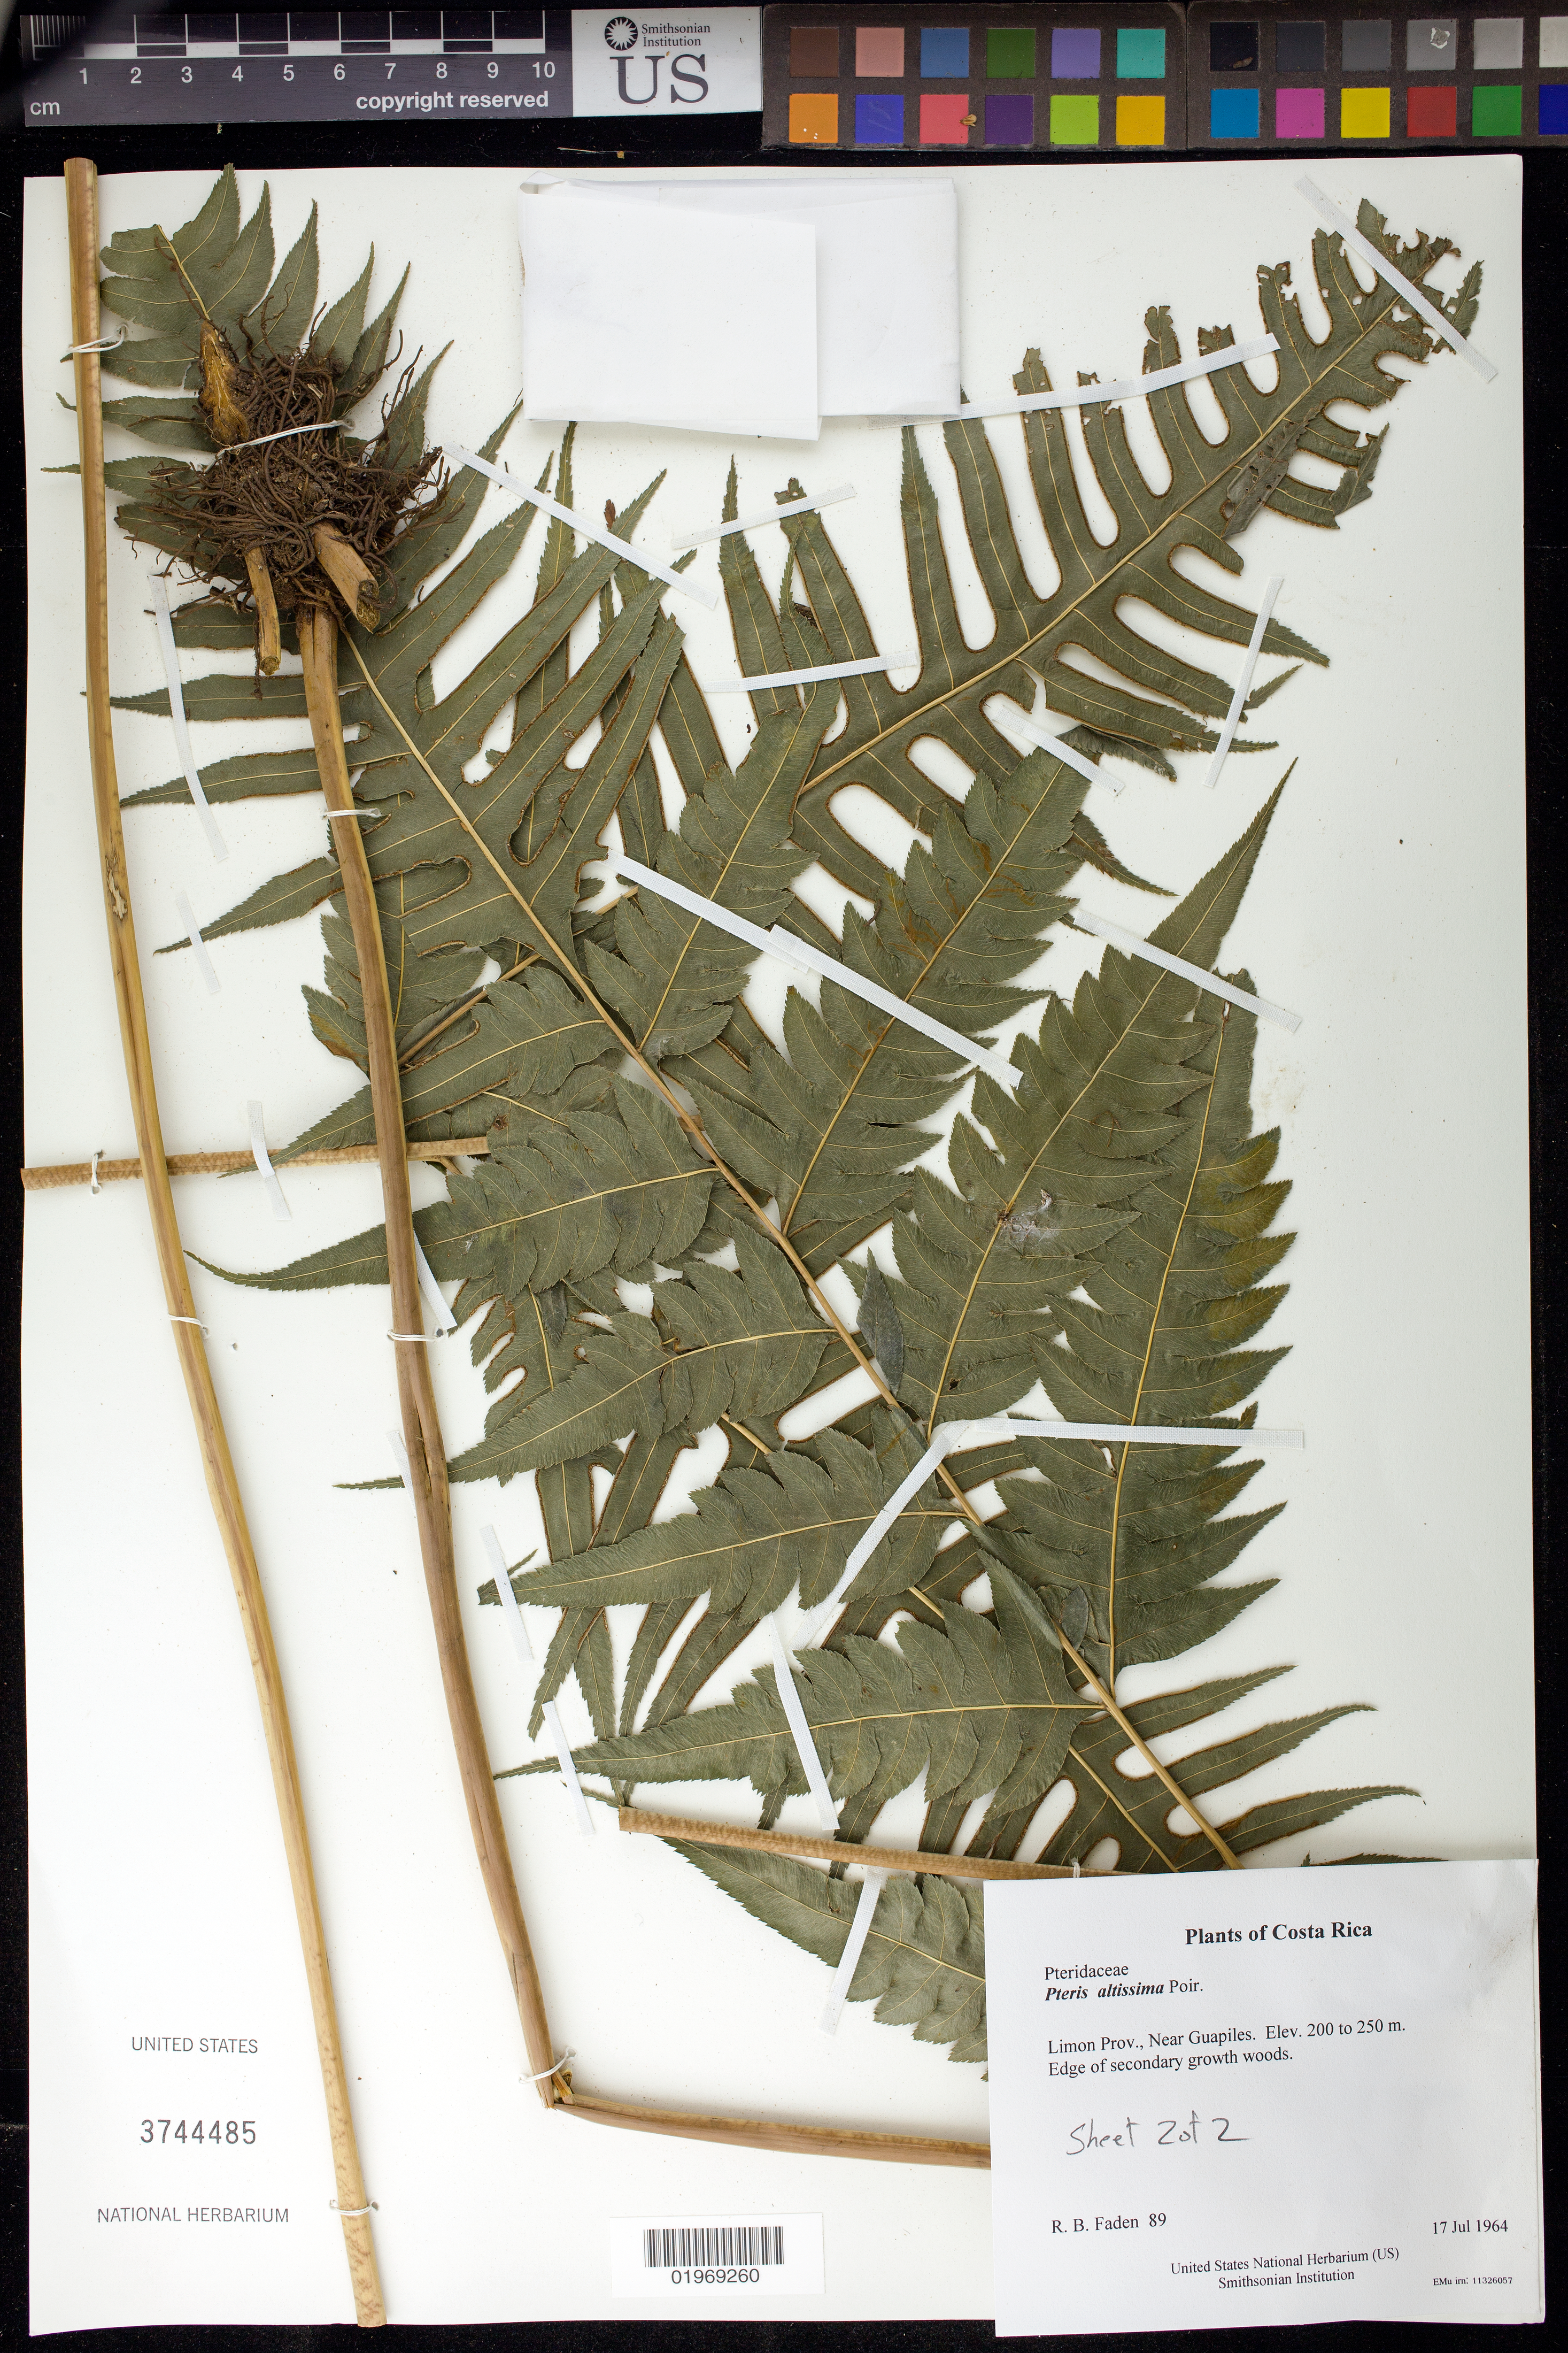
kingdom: Plantae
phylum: Tracheophyta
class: Polypodiopsida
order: Polypodiales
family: Pteridaceae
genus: Pteris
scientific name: Pteris altissima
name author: Poir.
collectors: R. B. Faden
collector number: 89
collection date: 1964-07-17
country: Costa Rica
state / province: Limon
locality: Near Guapiles.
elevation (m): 200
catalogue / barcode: US 3744485